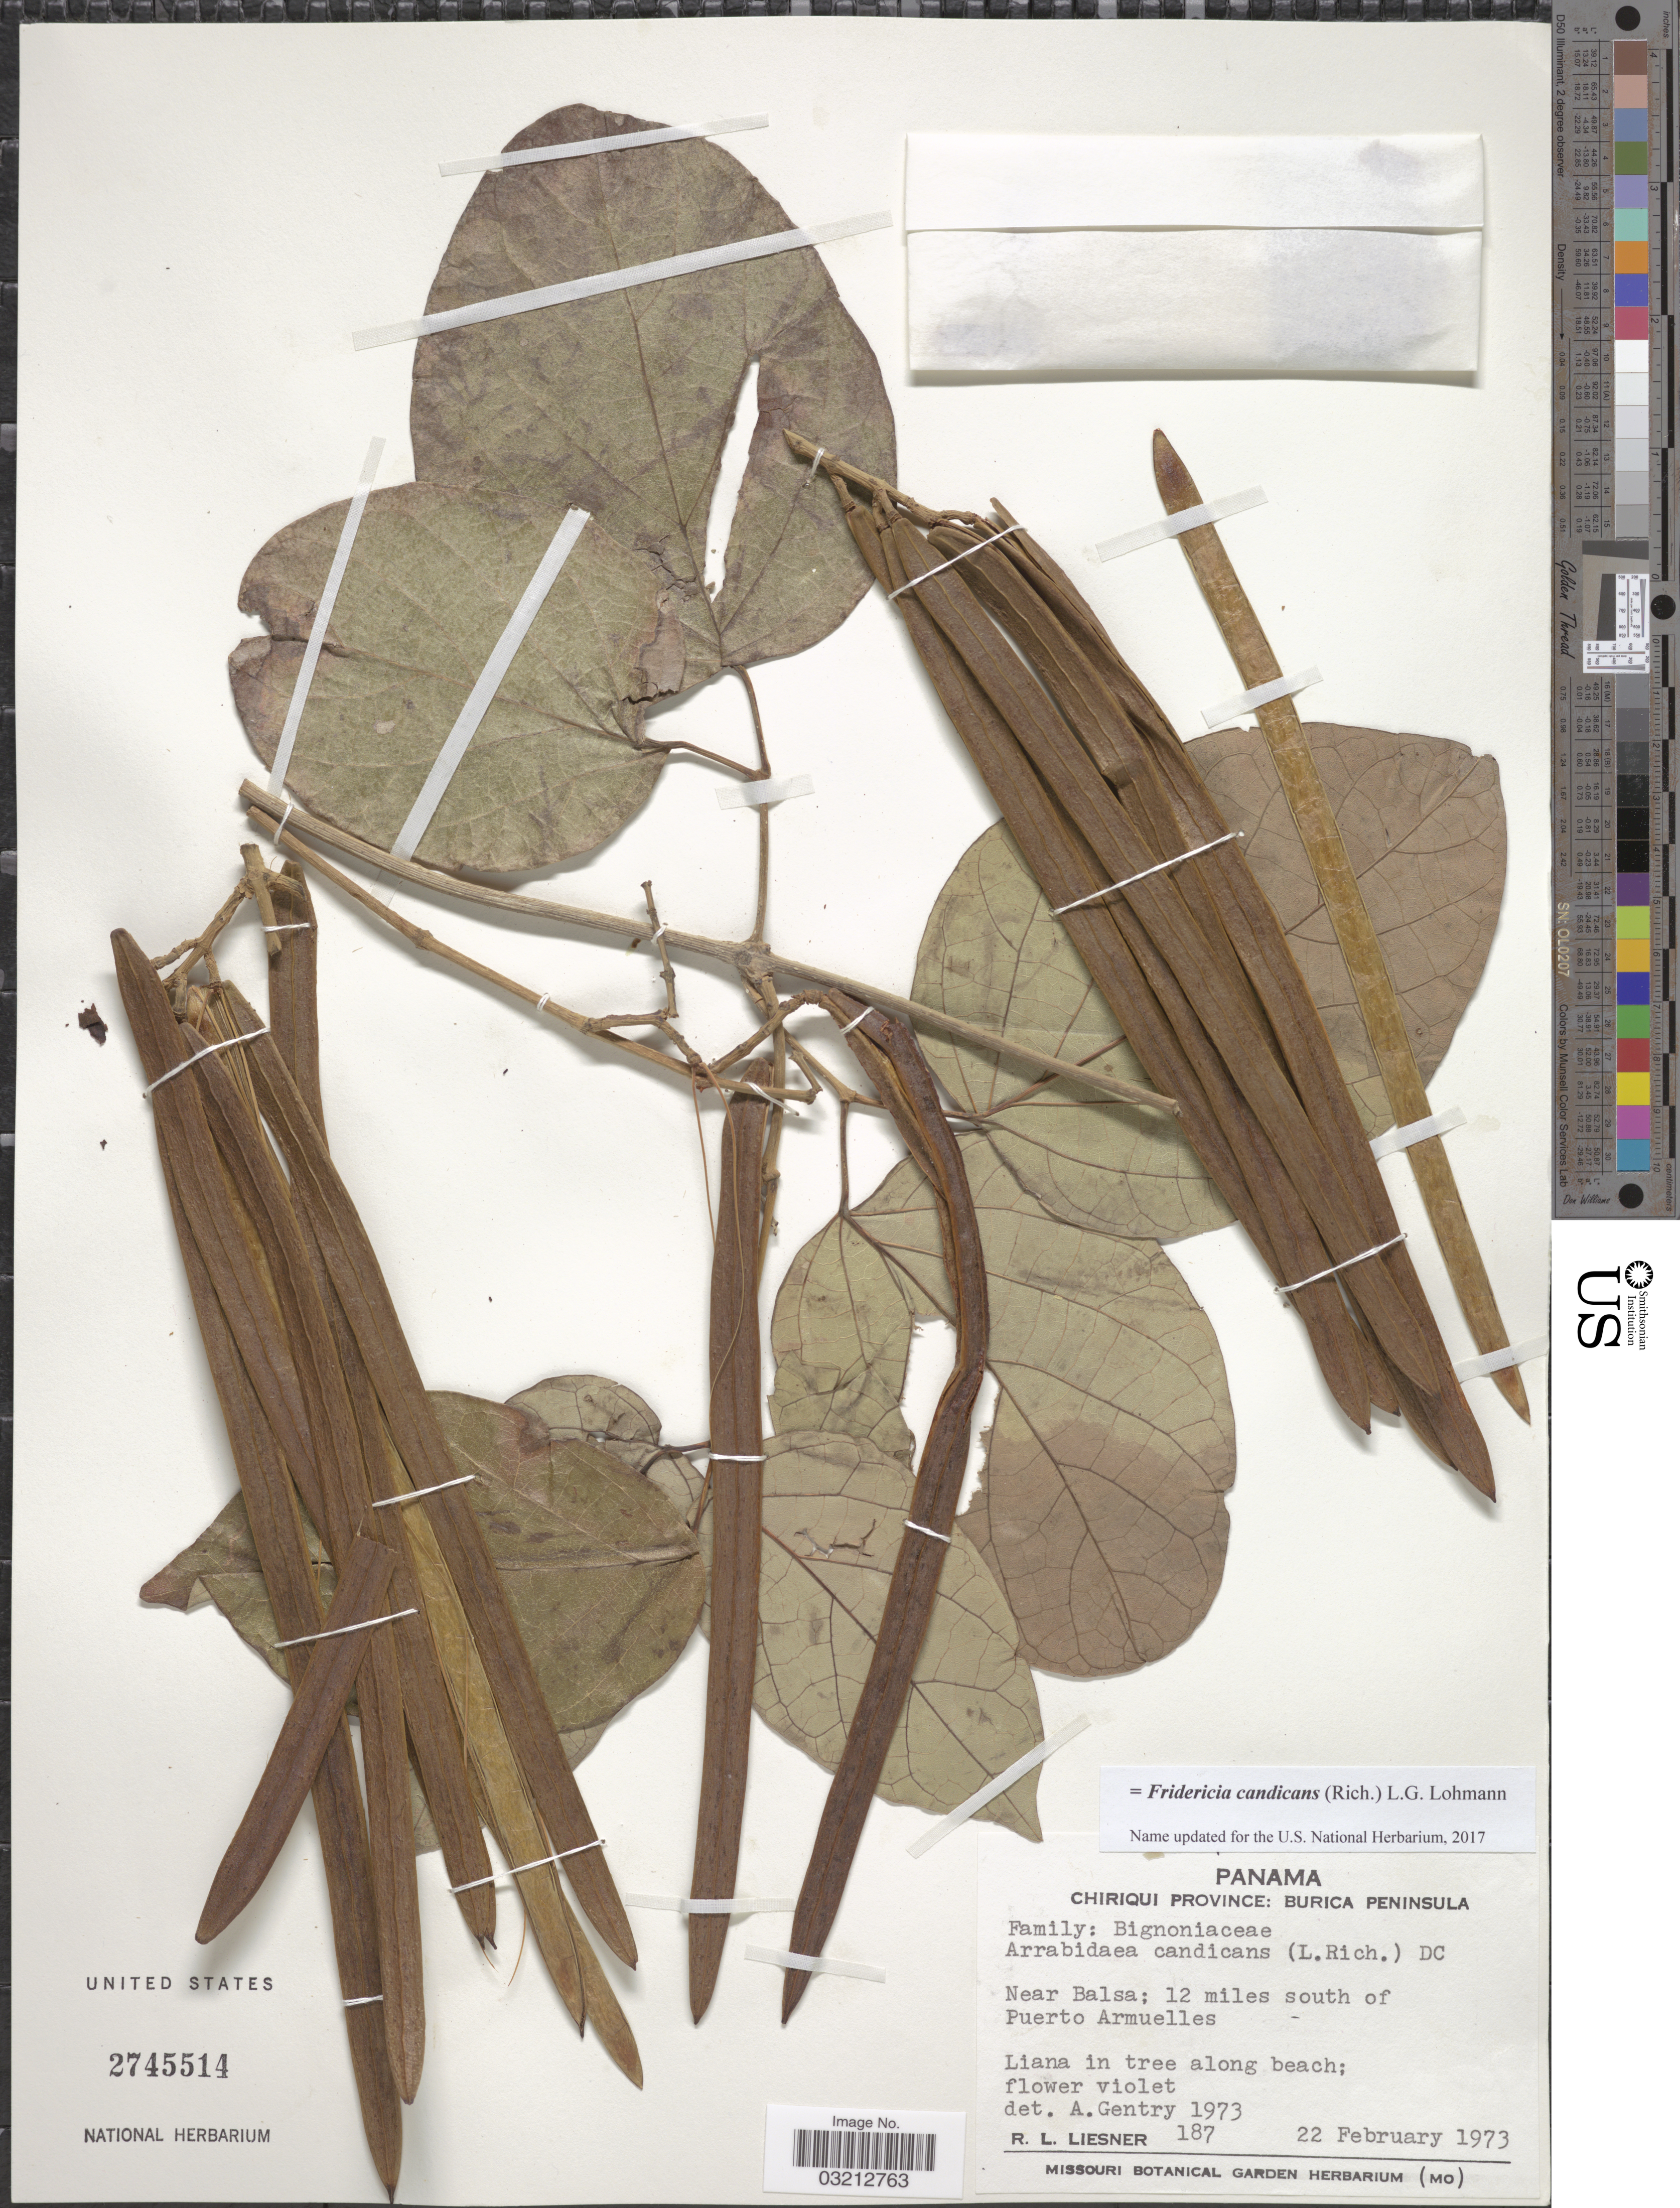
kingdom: Plantae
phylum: Tracheophyta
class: Magnoliopsida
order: Lamiales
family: Bignoniaceae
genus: Fridericia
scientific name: Fridericia candicans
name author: (Rich.) L.G. Lohmann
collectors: R. L. Liesner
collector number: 187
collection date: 1973-02-22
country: Panama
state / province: Chiriqui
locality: Burica Peninsula. Near Balsa; 12 miles south of Puerto Armuelles.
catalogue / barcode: US 2745514